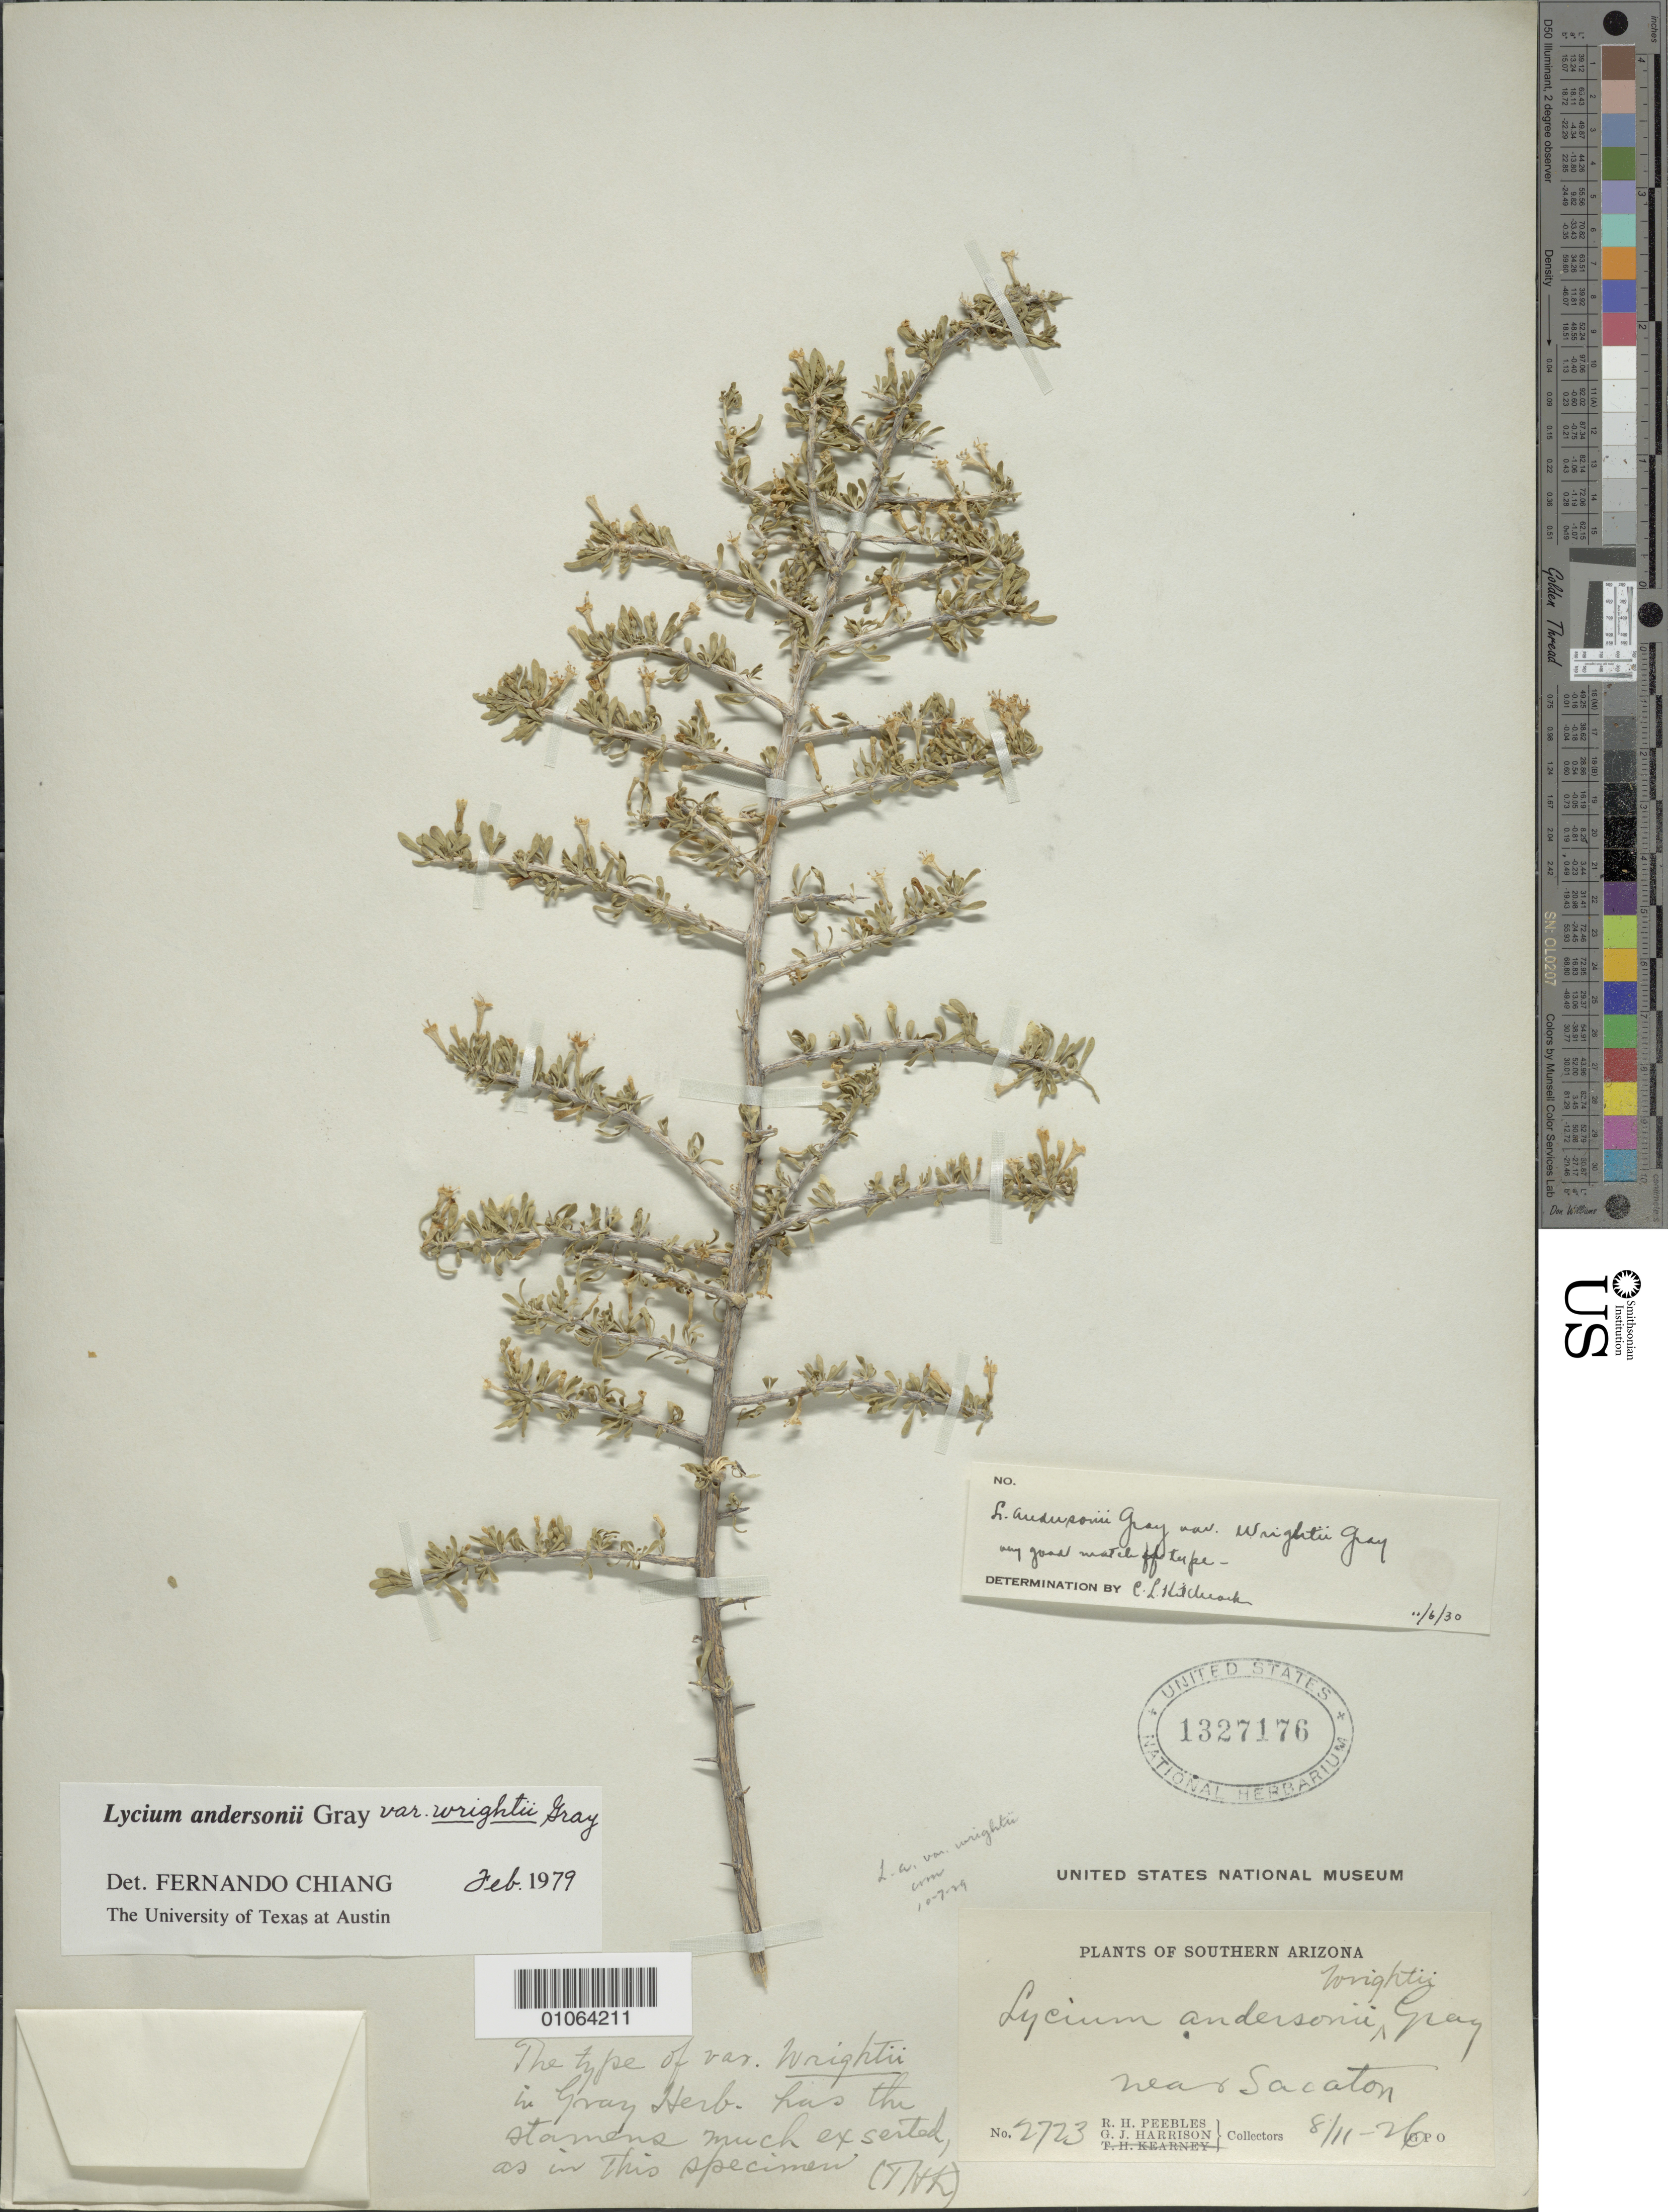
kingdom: Plantae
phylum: Tracheophyta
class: Magnoliopsida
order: Solanales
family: Solanaceae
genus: Lycium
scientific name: Lycium andersonii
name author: A. Gray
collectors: R. H. Peebles & G. J. Harrison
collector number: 2723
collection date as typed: Transcribed d/m/y: 11/8/26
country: United States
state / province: Arizona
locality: Southern Arizona. Near Sacaton.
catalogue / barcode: US 1327176